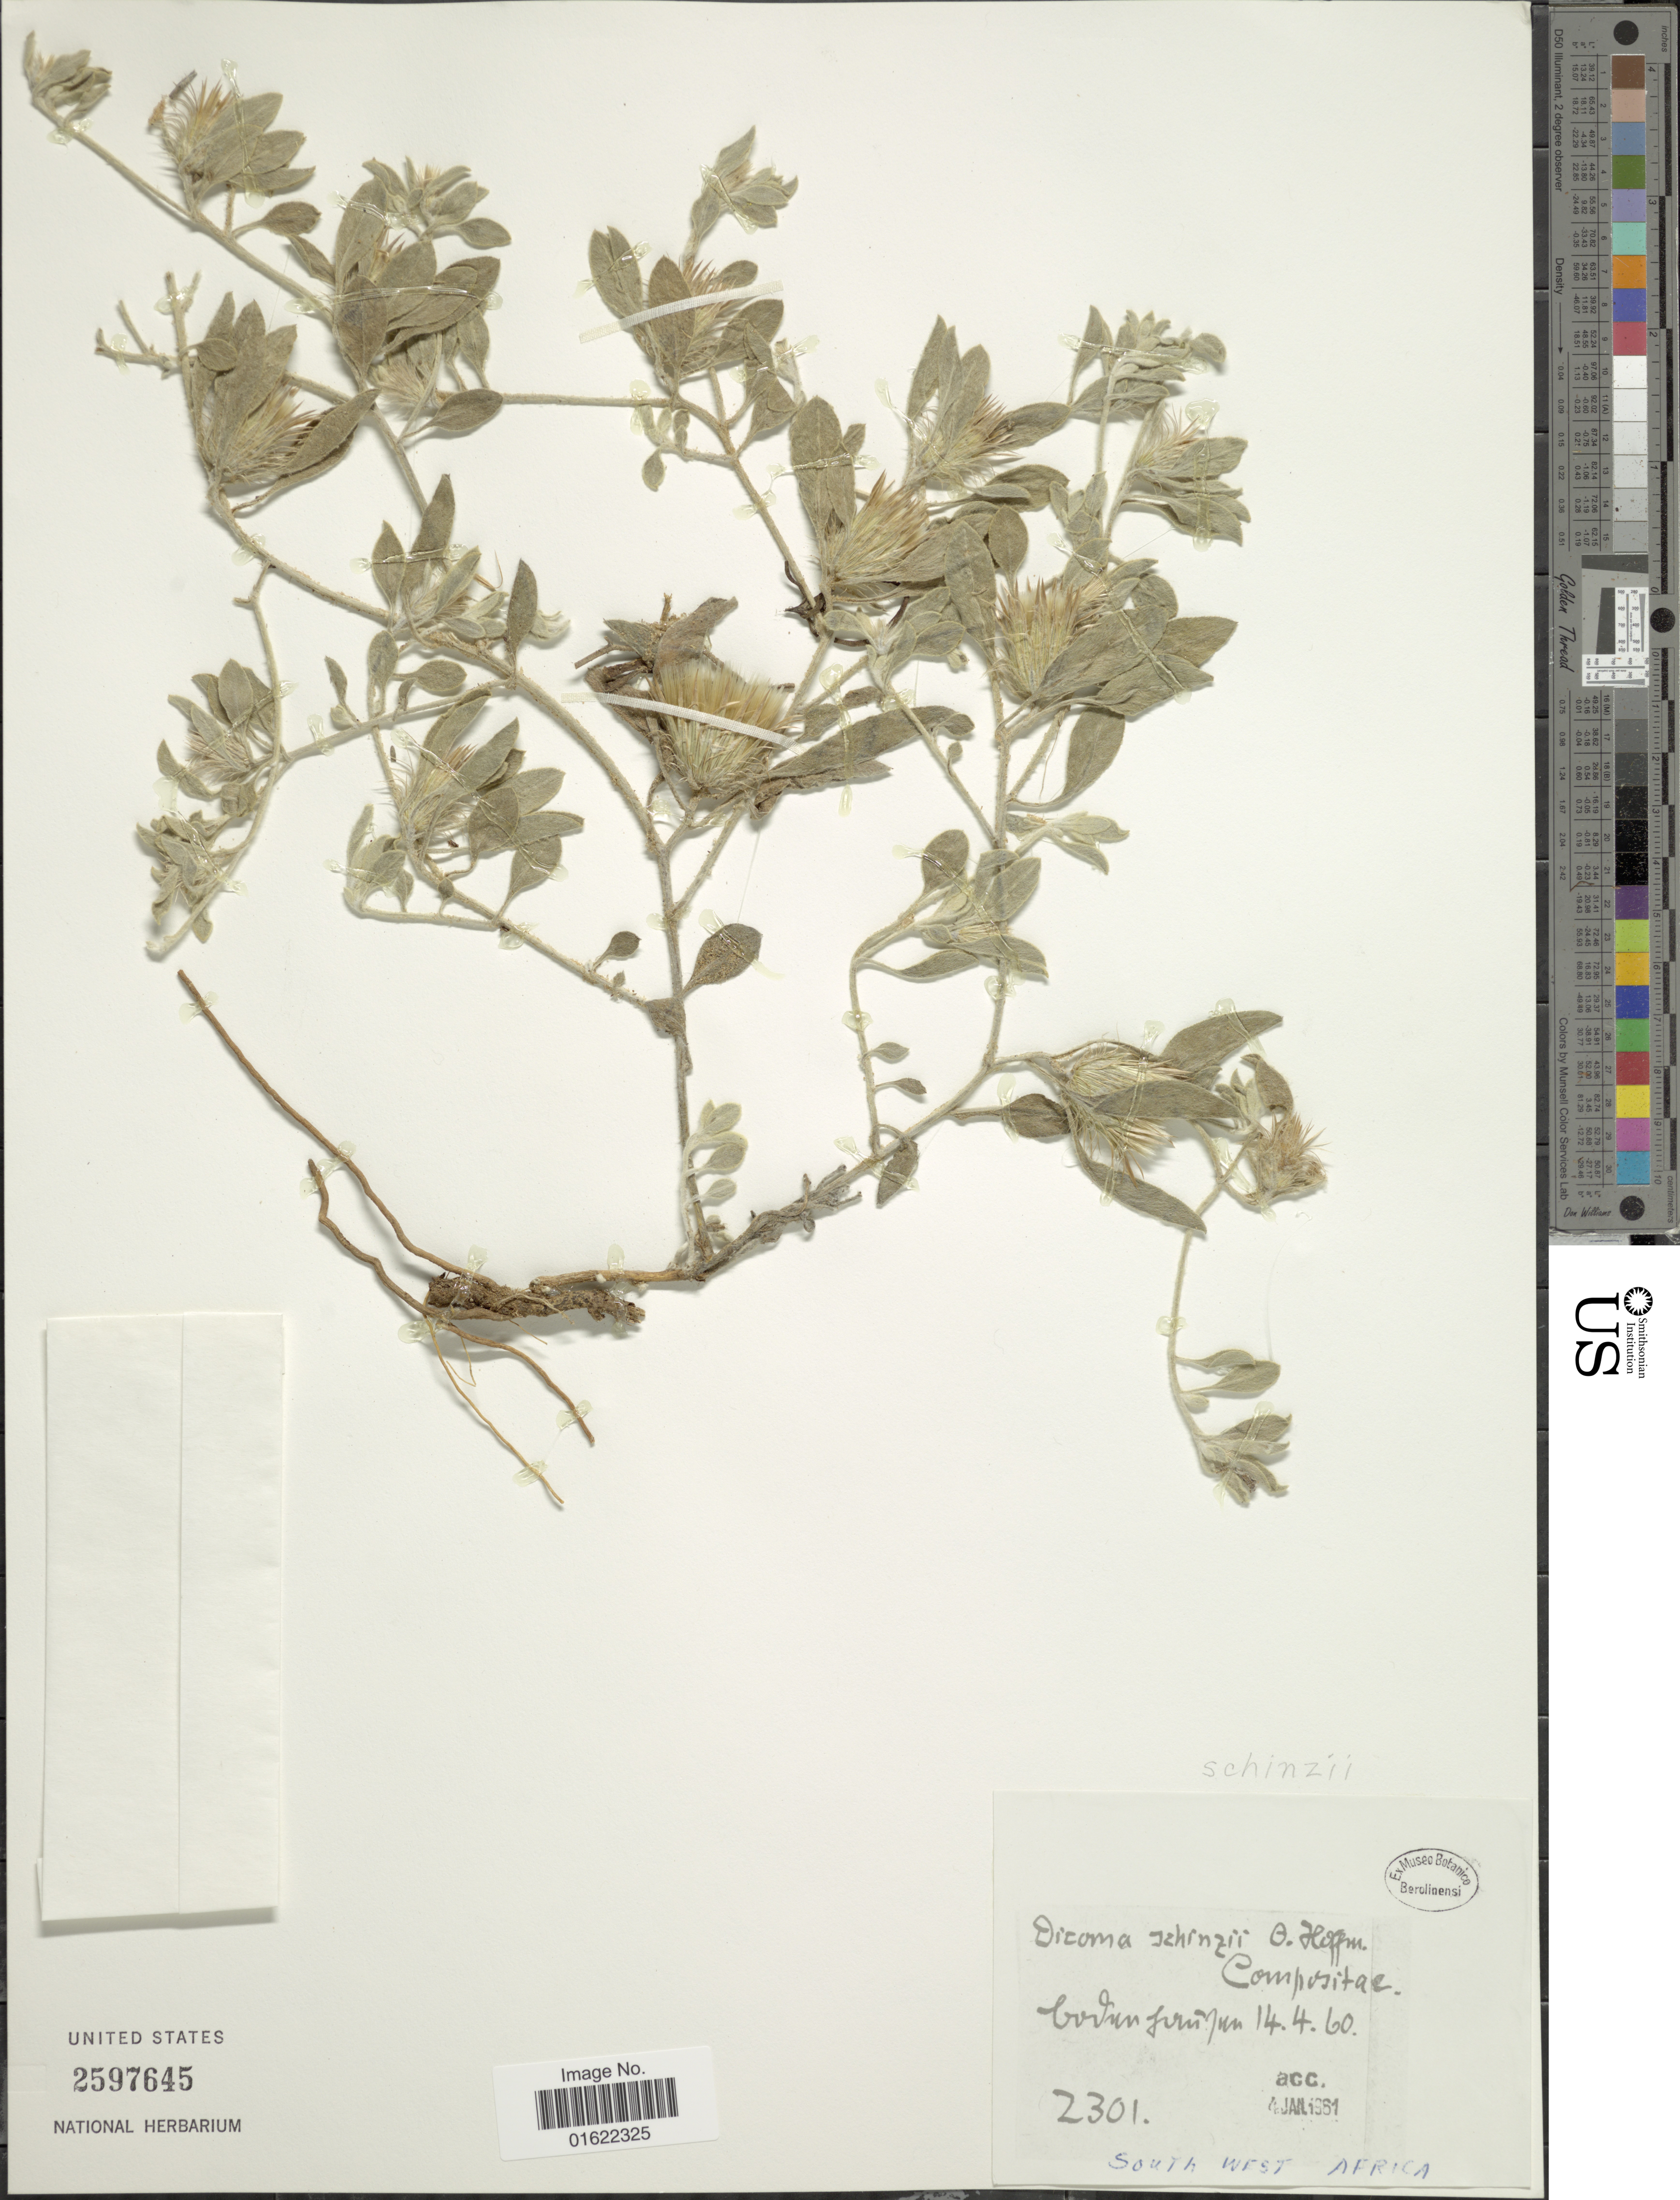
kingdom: Plantae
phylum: Tracheophyta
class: Magnoliopsida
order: Asterales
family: Asteraceae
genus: Dicoma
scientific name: Dicoma schinzii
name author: O. Hoffm.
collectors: ex Museo Botanico Berolinensi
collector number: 2301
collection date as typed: Transcribed d/m/y: 14/4/60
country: Namibia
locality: South West Africa. Bodinfirngen [interpreted]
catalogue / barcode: US 2597645